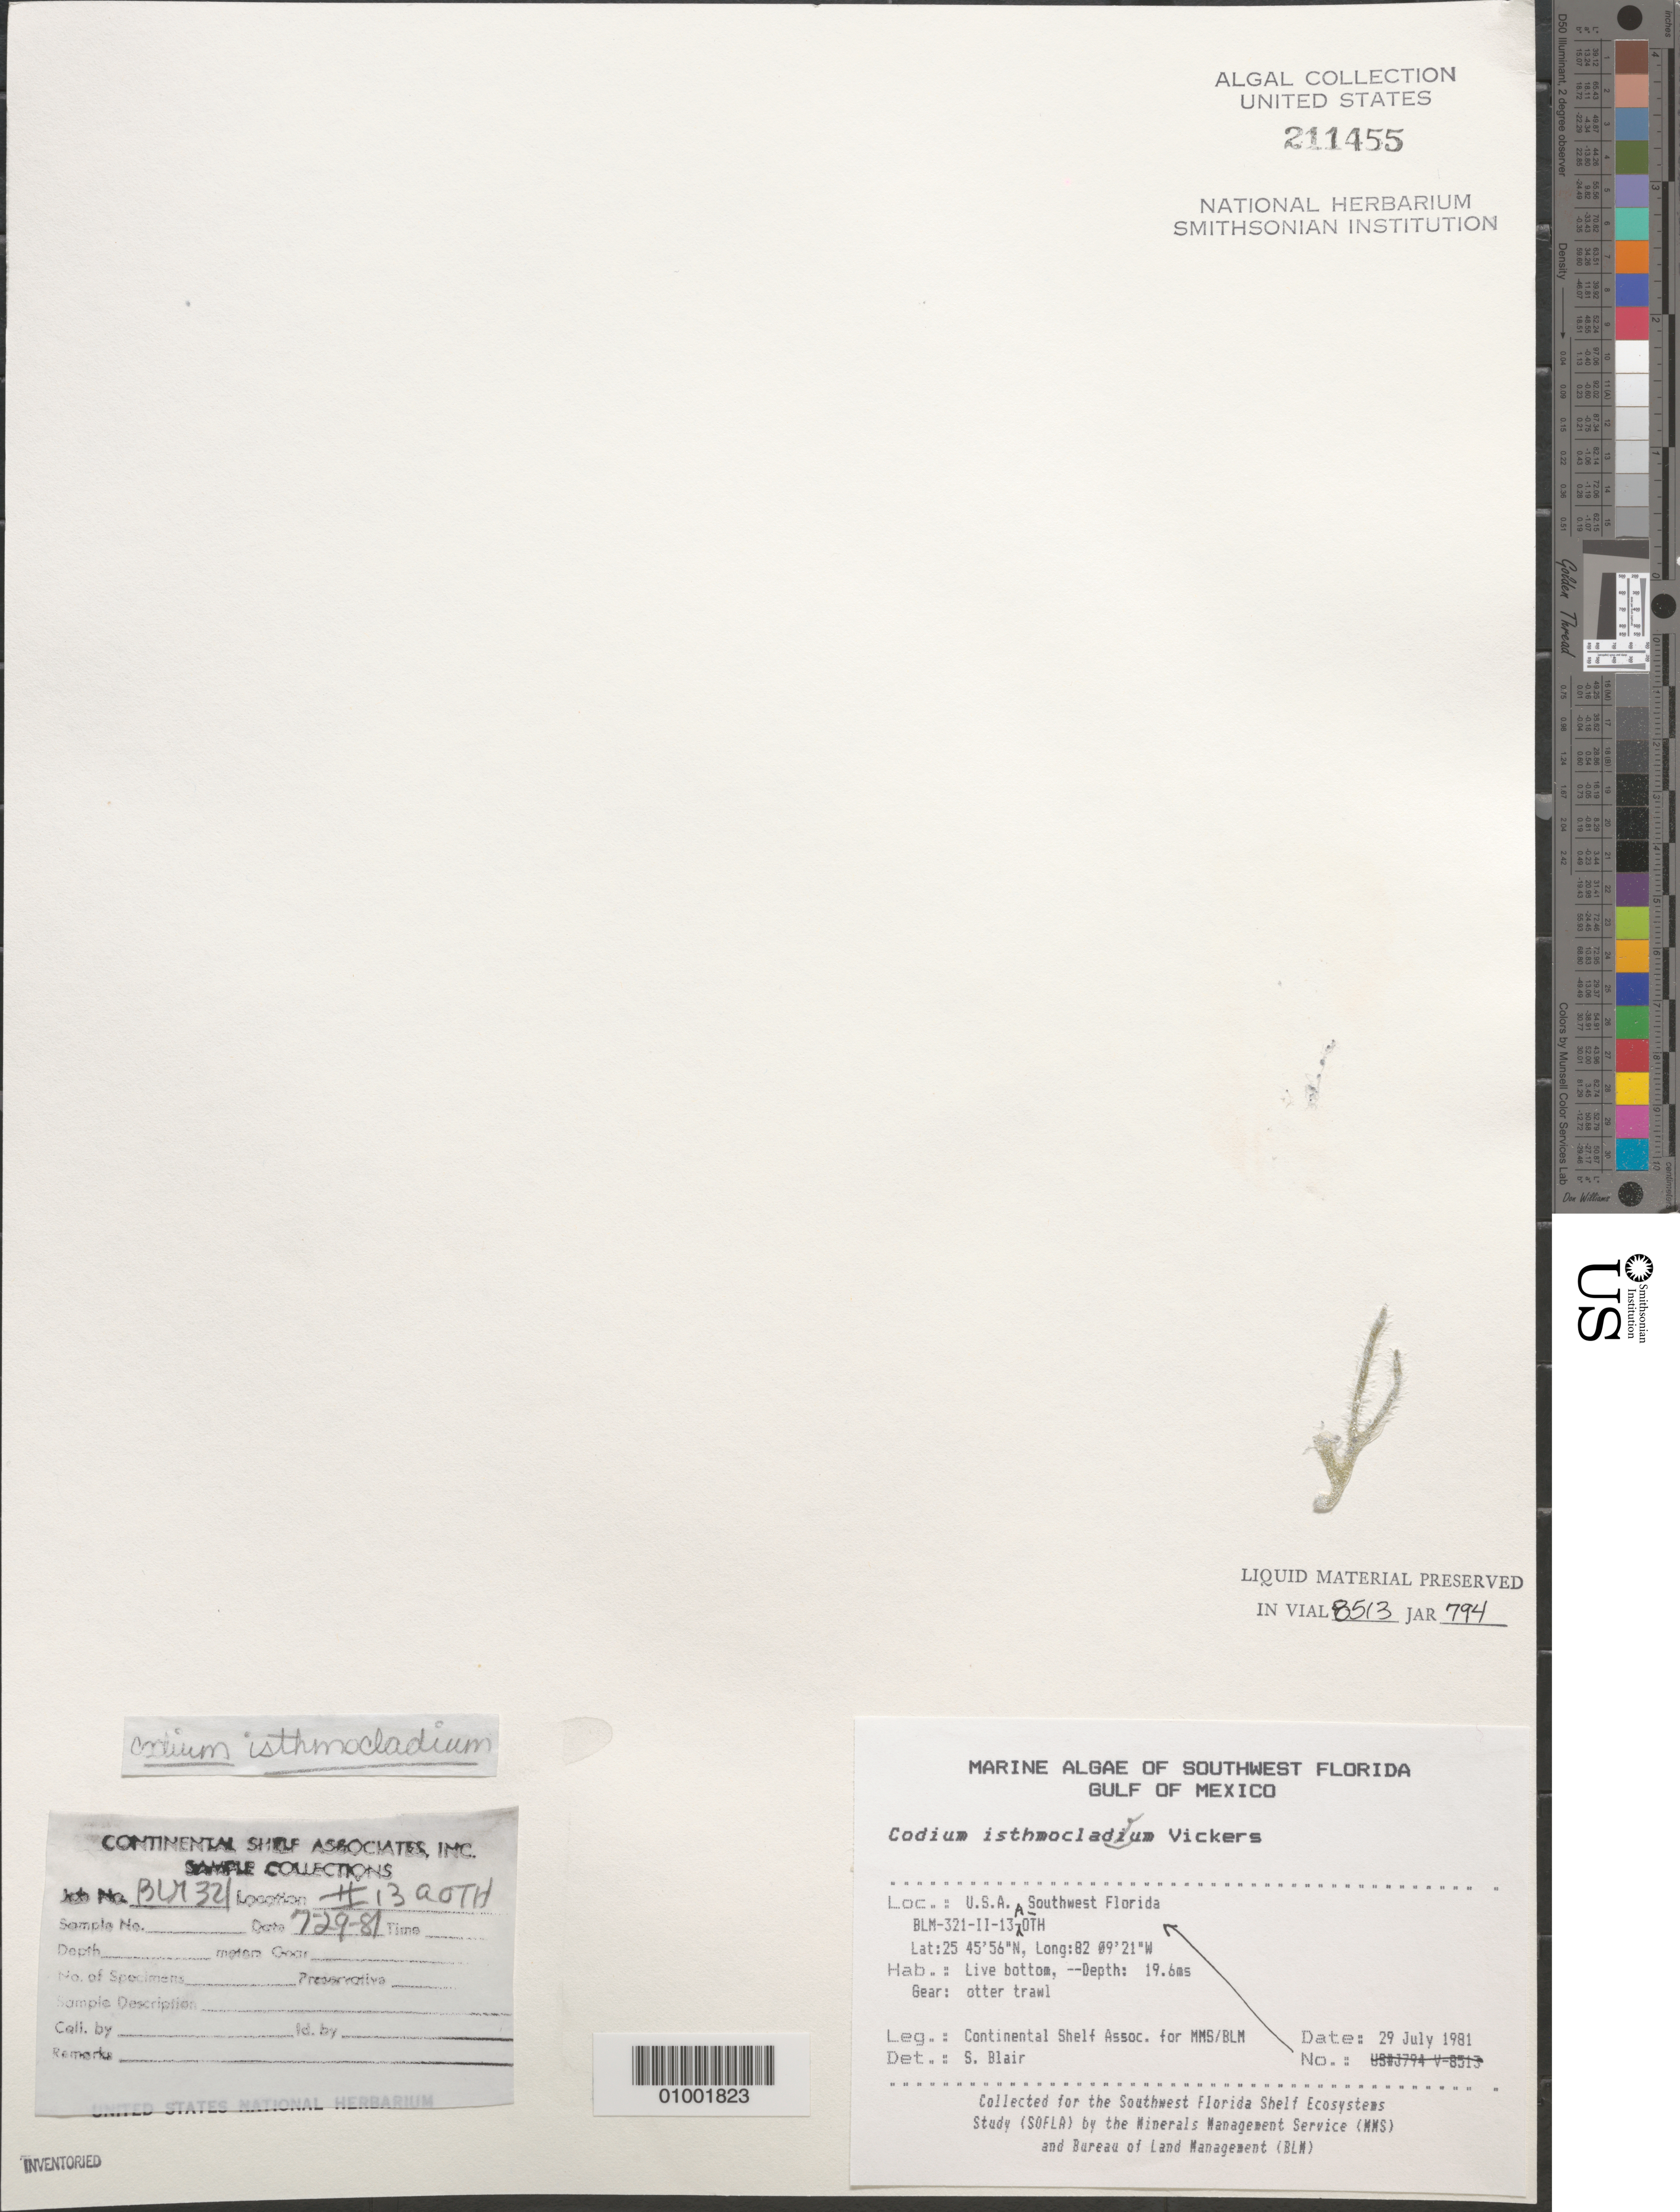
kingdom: Plantae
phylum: Chlorophyta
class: Ulvophyceae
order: Bryopsidales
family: Codiaceae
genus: Codium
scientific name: Codium isthmocladum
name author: Vickers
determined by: Blair, S. M.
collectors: Continental Shelf Associates for the MMS/BLM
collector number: BLM-321-II-13-A-OTH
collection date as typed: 29 Jul 1981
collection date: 1981-07-29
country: United States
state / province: Florida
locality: Gulf of Mexico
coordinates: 25 45'56"N, 82 09'21"W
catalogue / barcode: US 211455